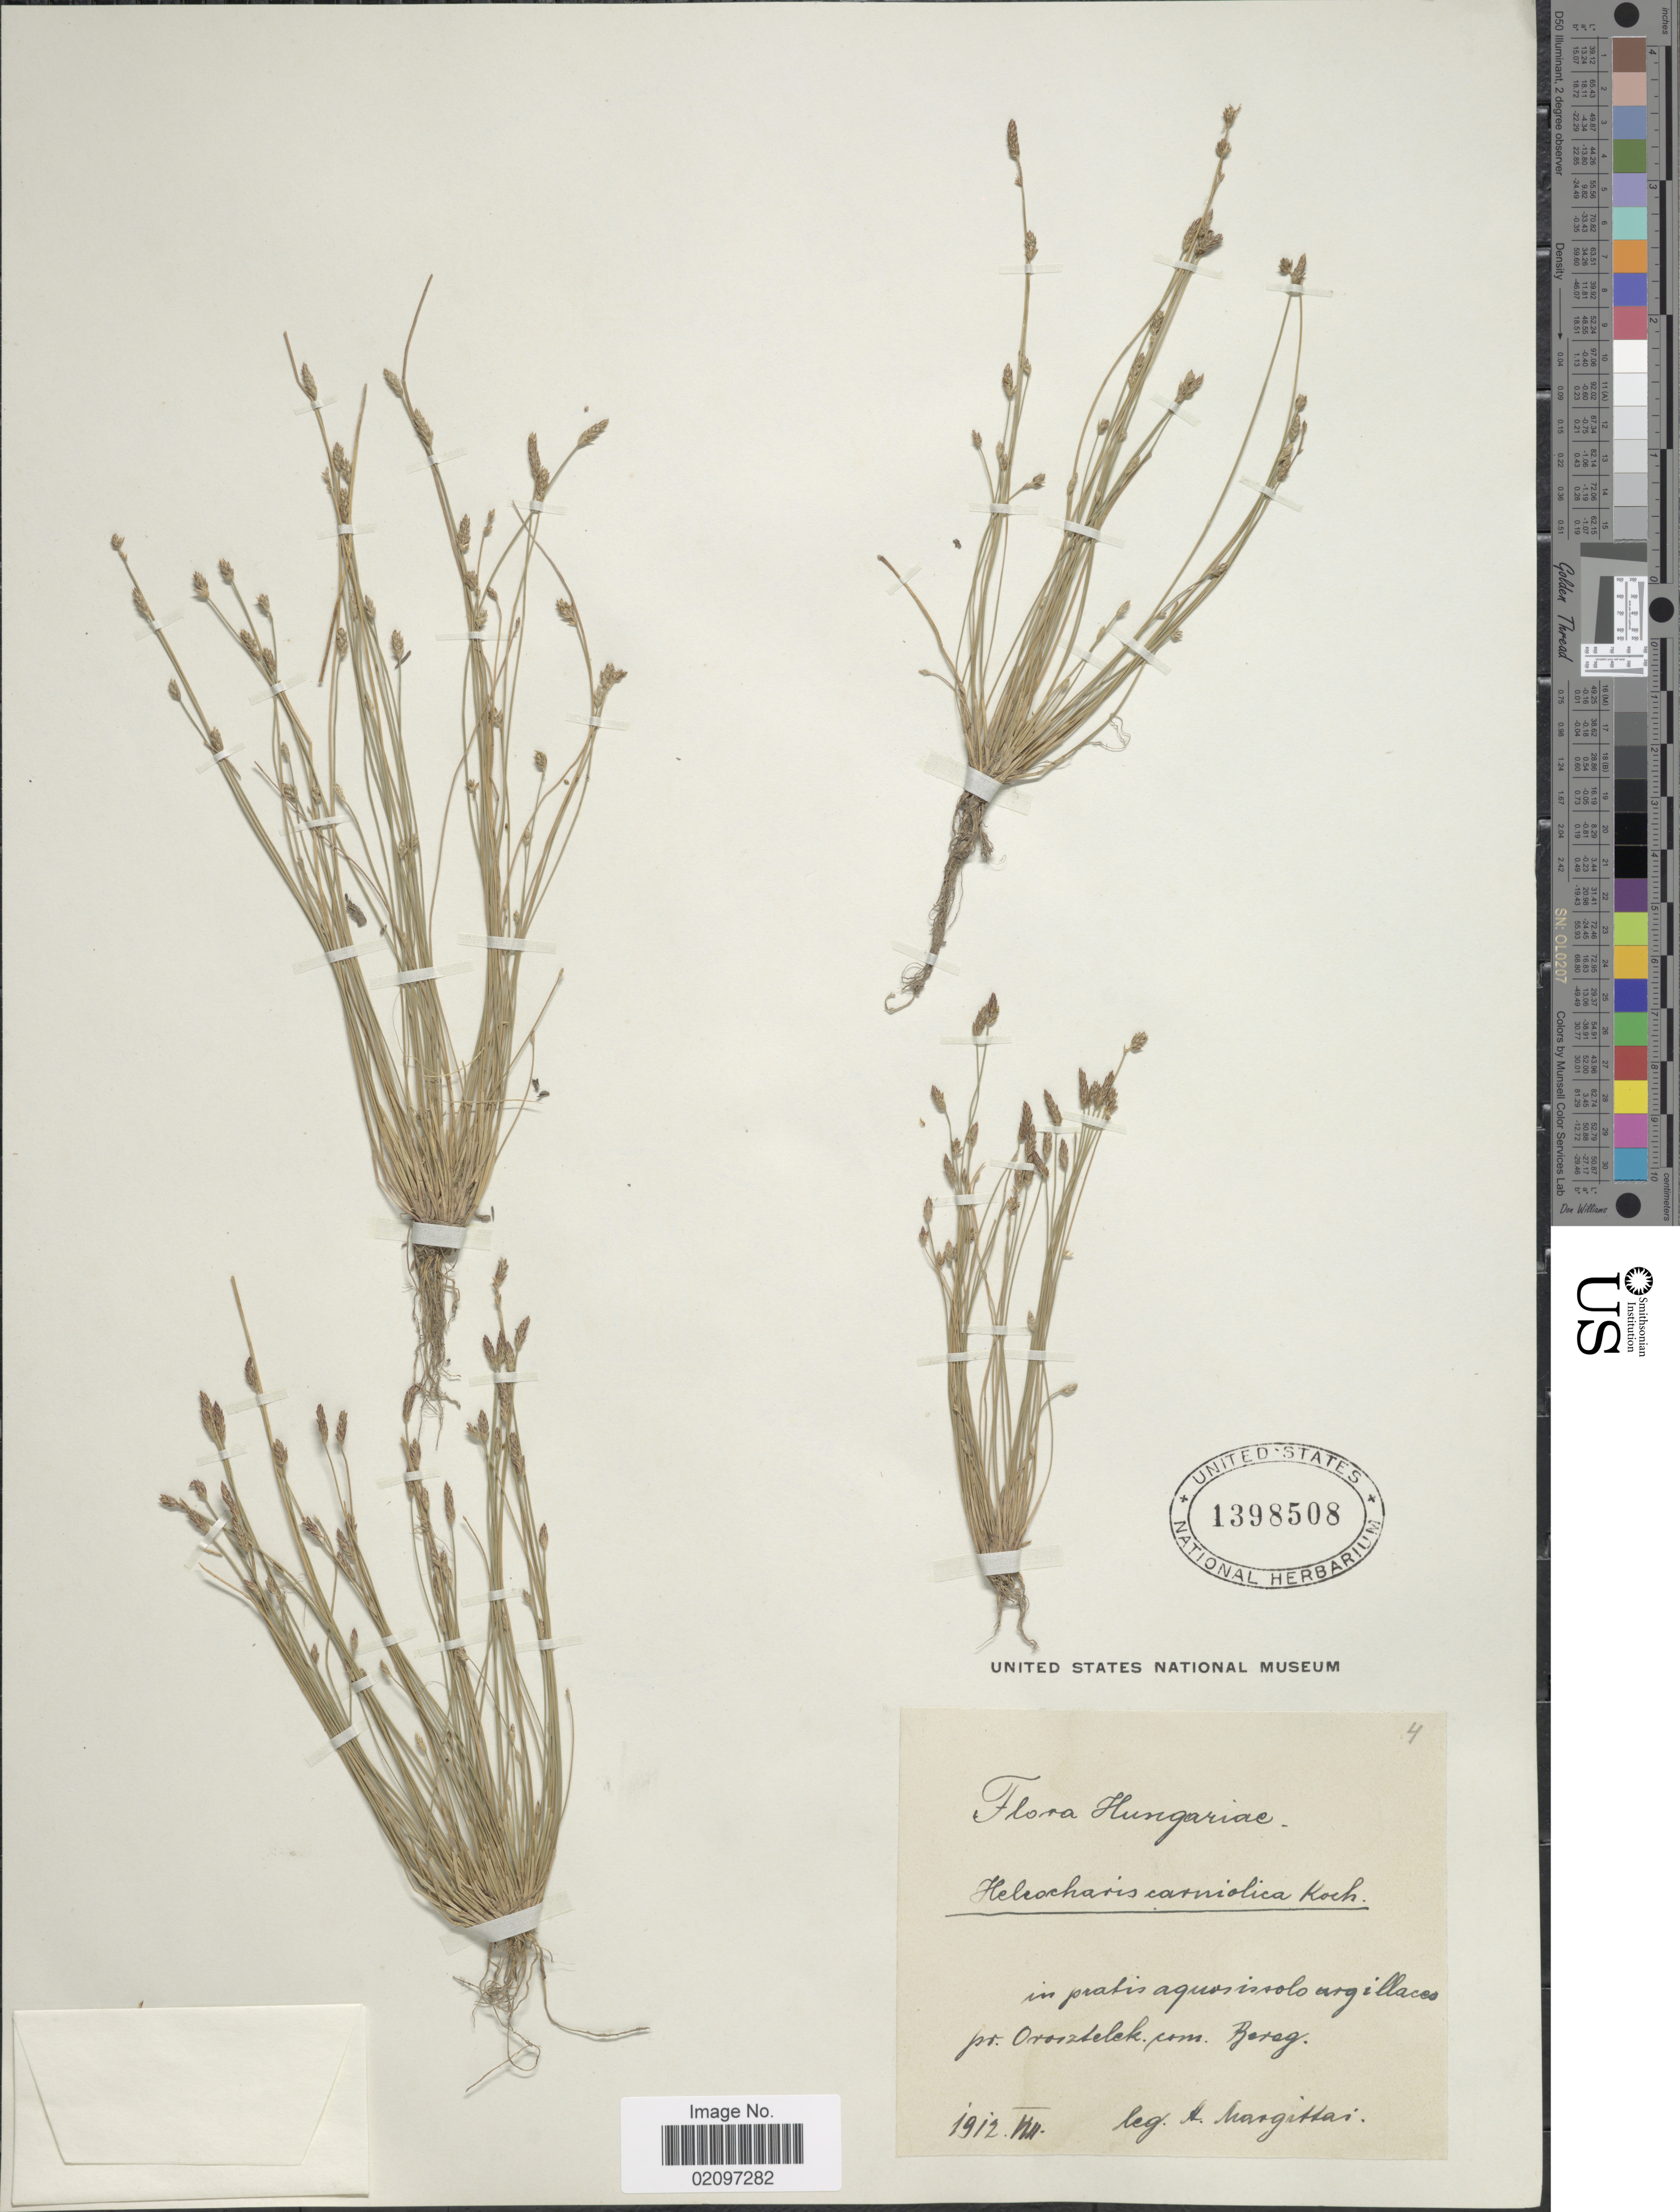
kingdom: Plantae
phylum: Tracheophyta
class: Liliopsida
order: Poales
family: Cyperaceae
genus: Eleocharis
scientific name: Eleocharis carniolica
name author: W.D.J. Koch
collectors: A. Margittai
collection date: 1912-08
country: Hungary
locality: Hungariae, in pratis aquosisolo argillacos pr. Orostelek, com. Bereg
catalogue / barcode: US 1398508